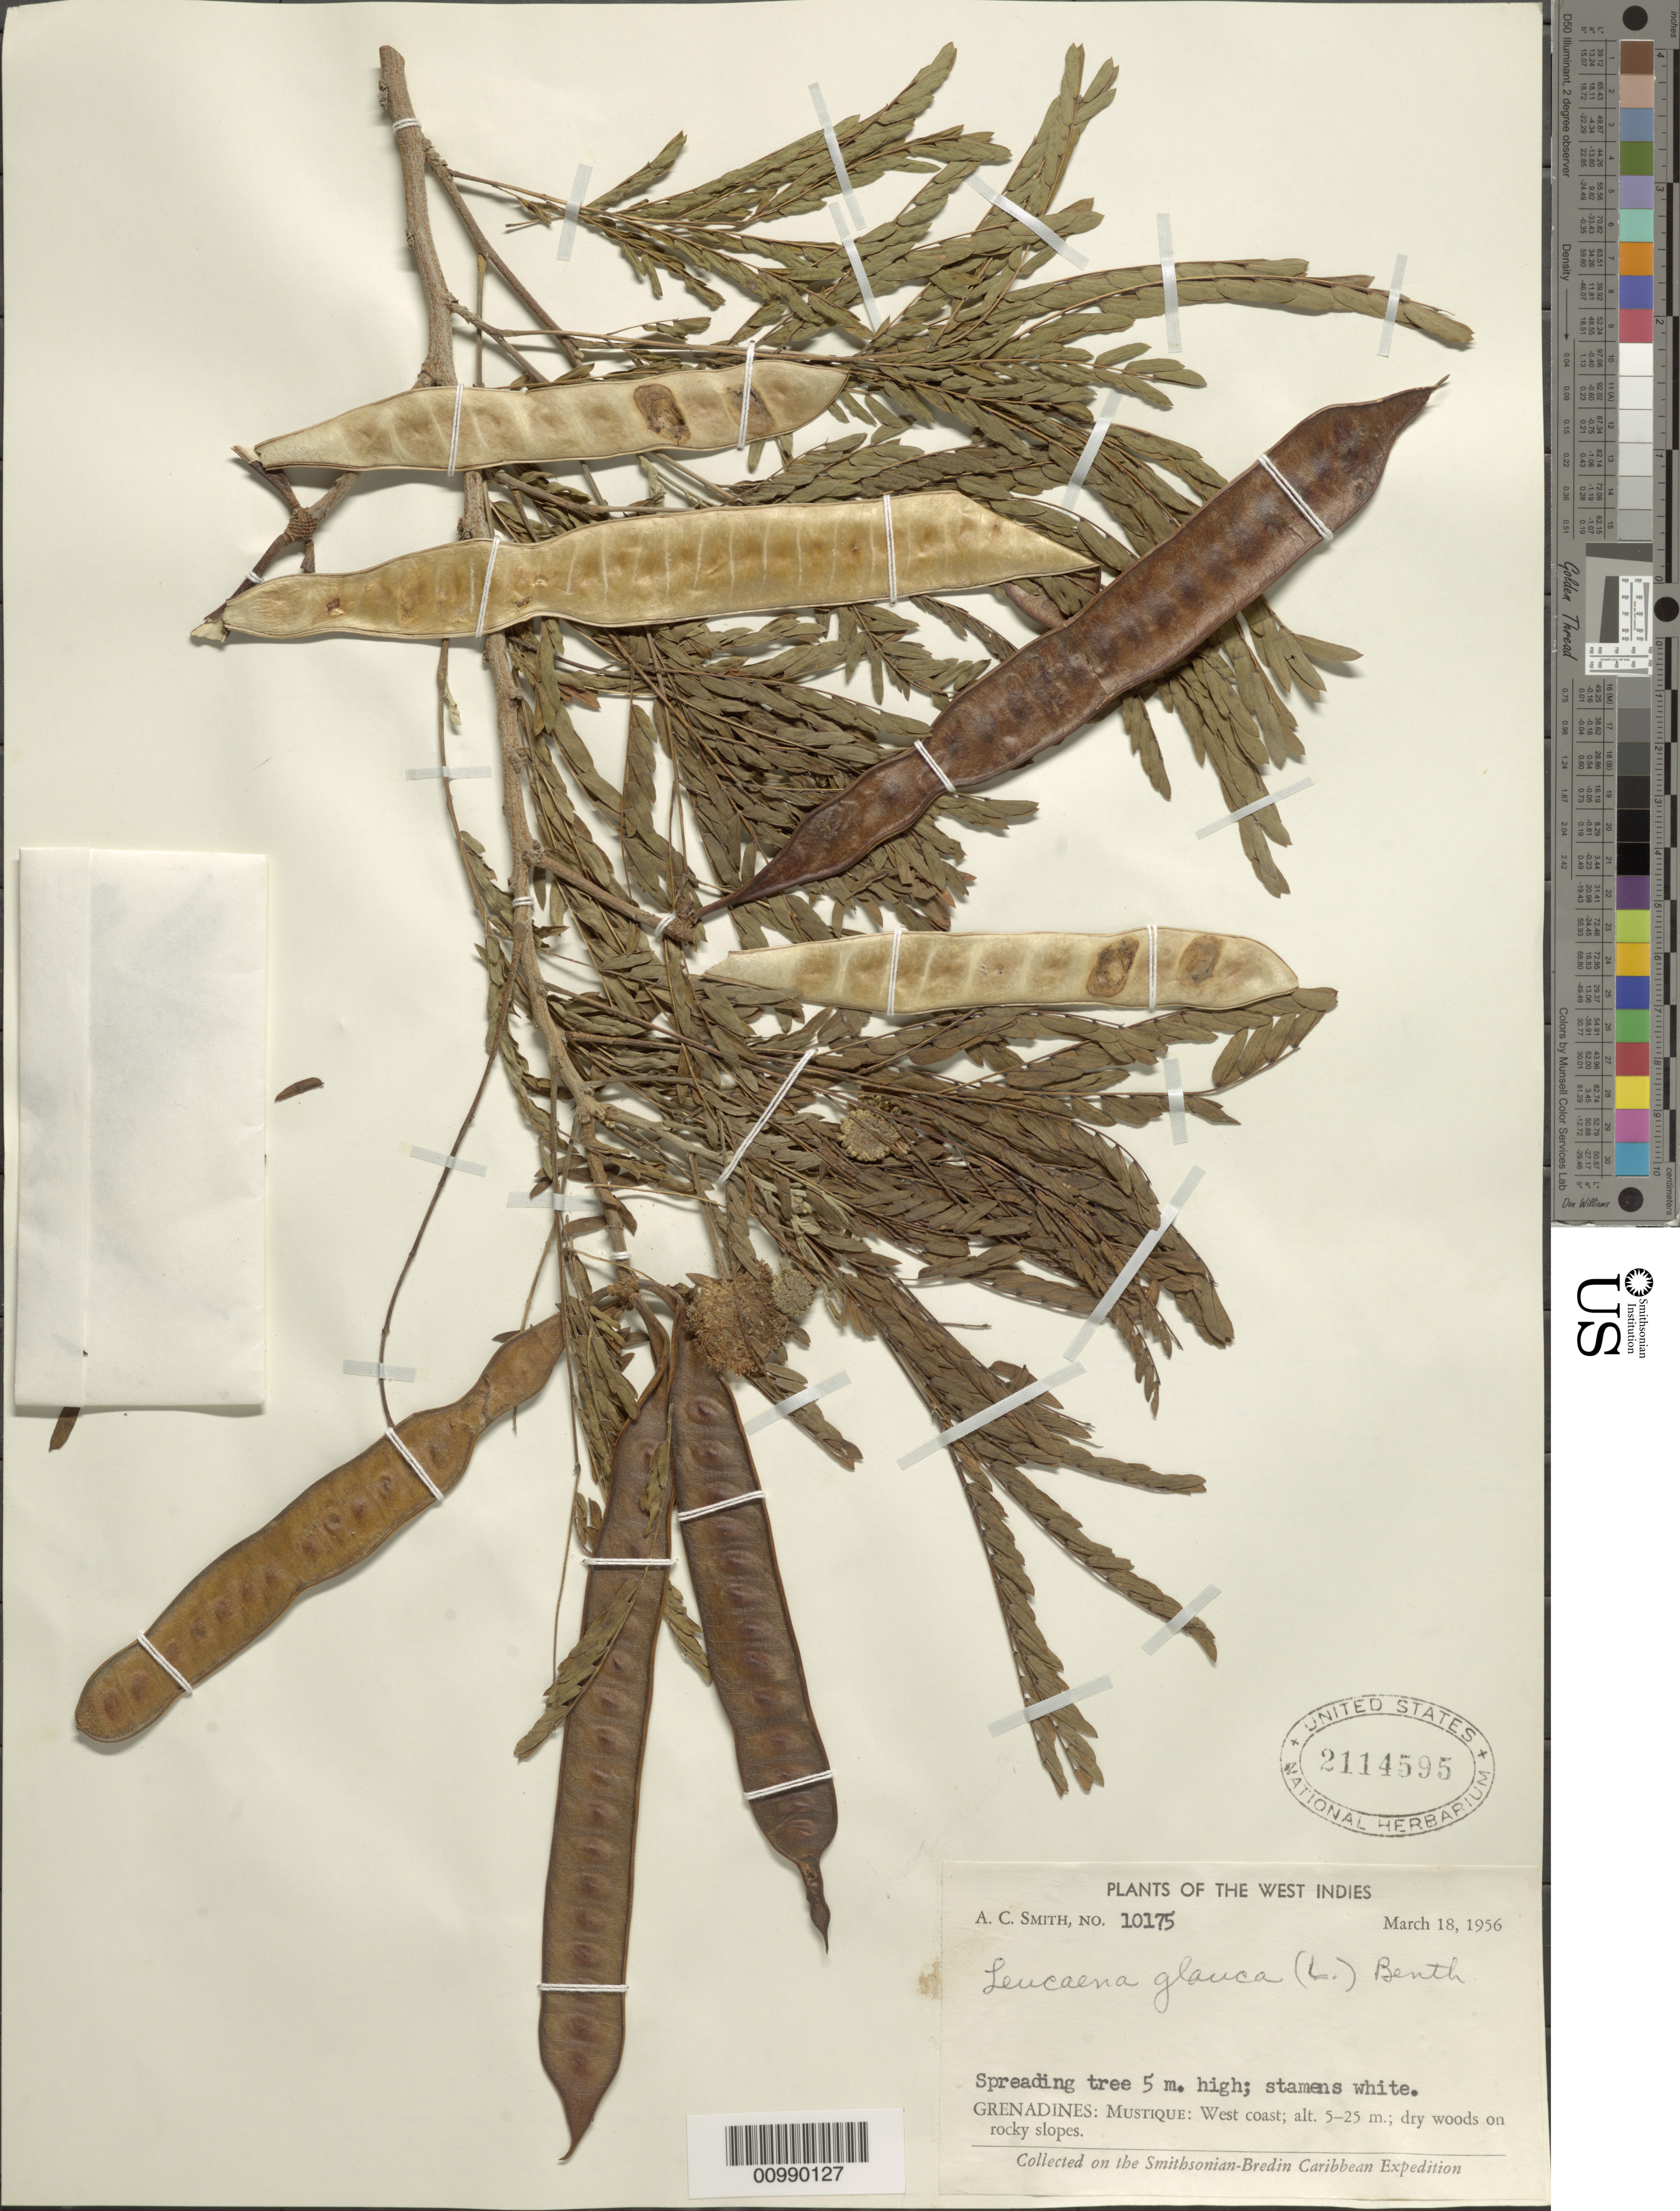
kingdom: Plantae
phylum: Tracheophyta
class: Magnoliopsida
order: Fabales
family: Fabaceae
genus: Leucaena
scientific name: Leucaena leucocephala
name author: (Lam.) de Wit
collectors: A. C. Smith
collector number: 10175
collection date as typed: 18 Mar 1956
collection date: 1956-03-18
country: St. Vincent - Grenadines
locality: Mustique: West Coast; dry woods on rocky slopes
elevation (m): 5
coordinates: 0 N, 0 E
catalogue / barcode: US 2114595